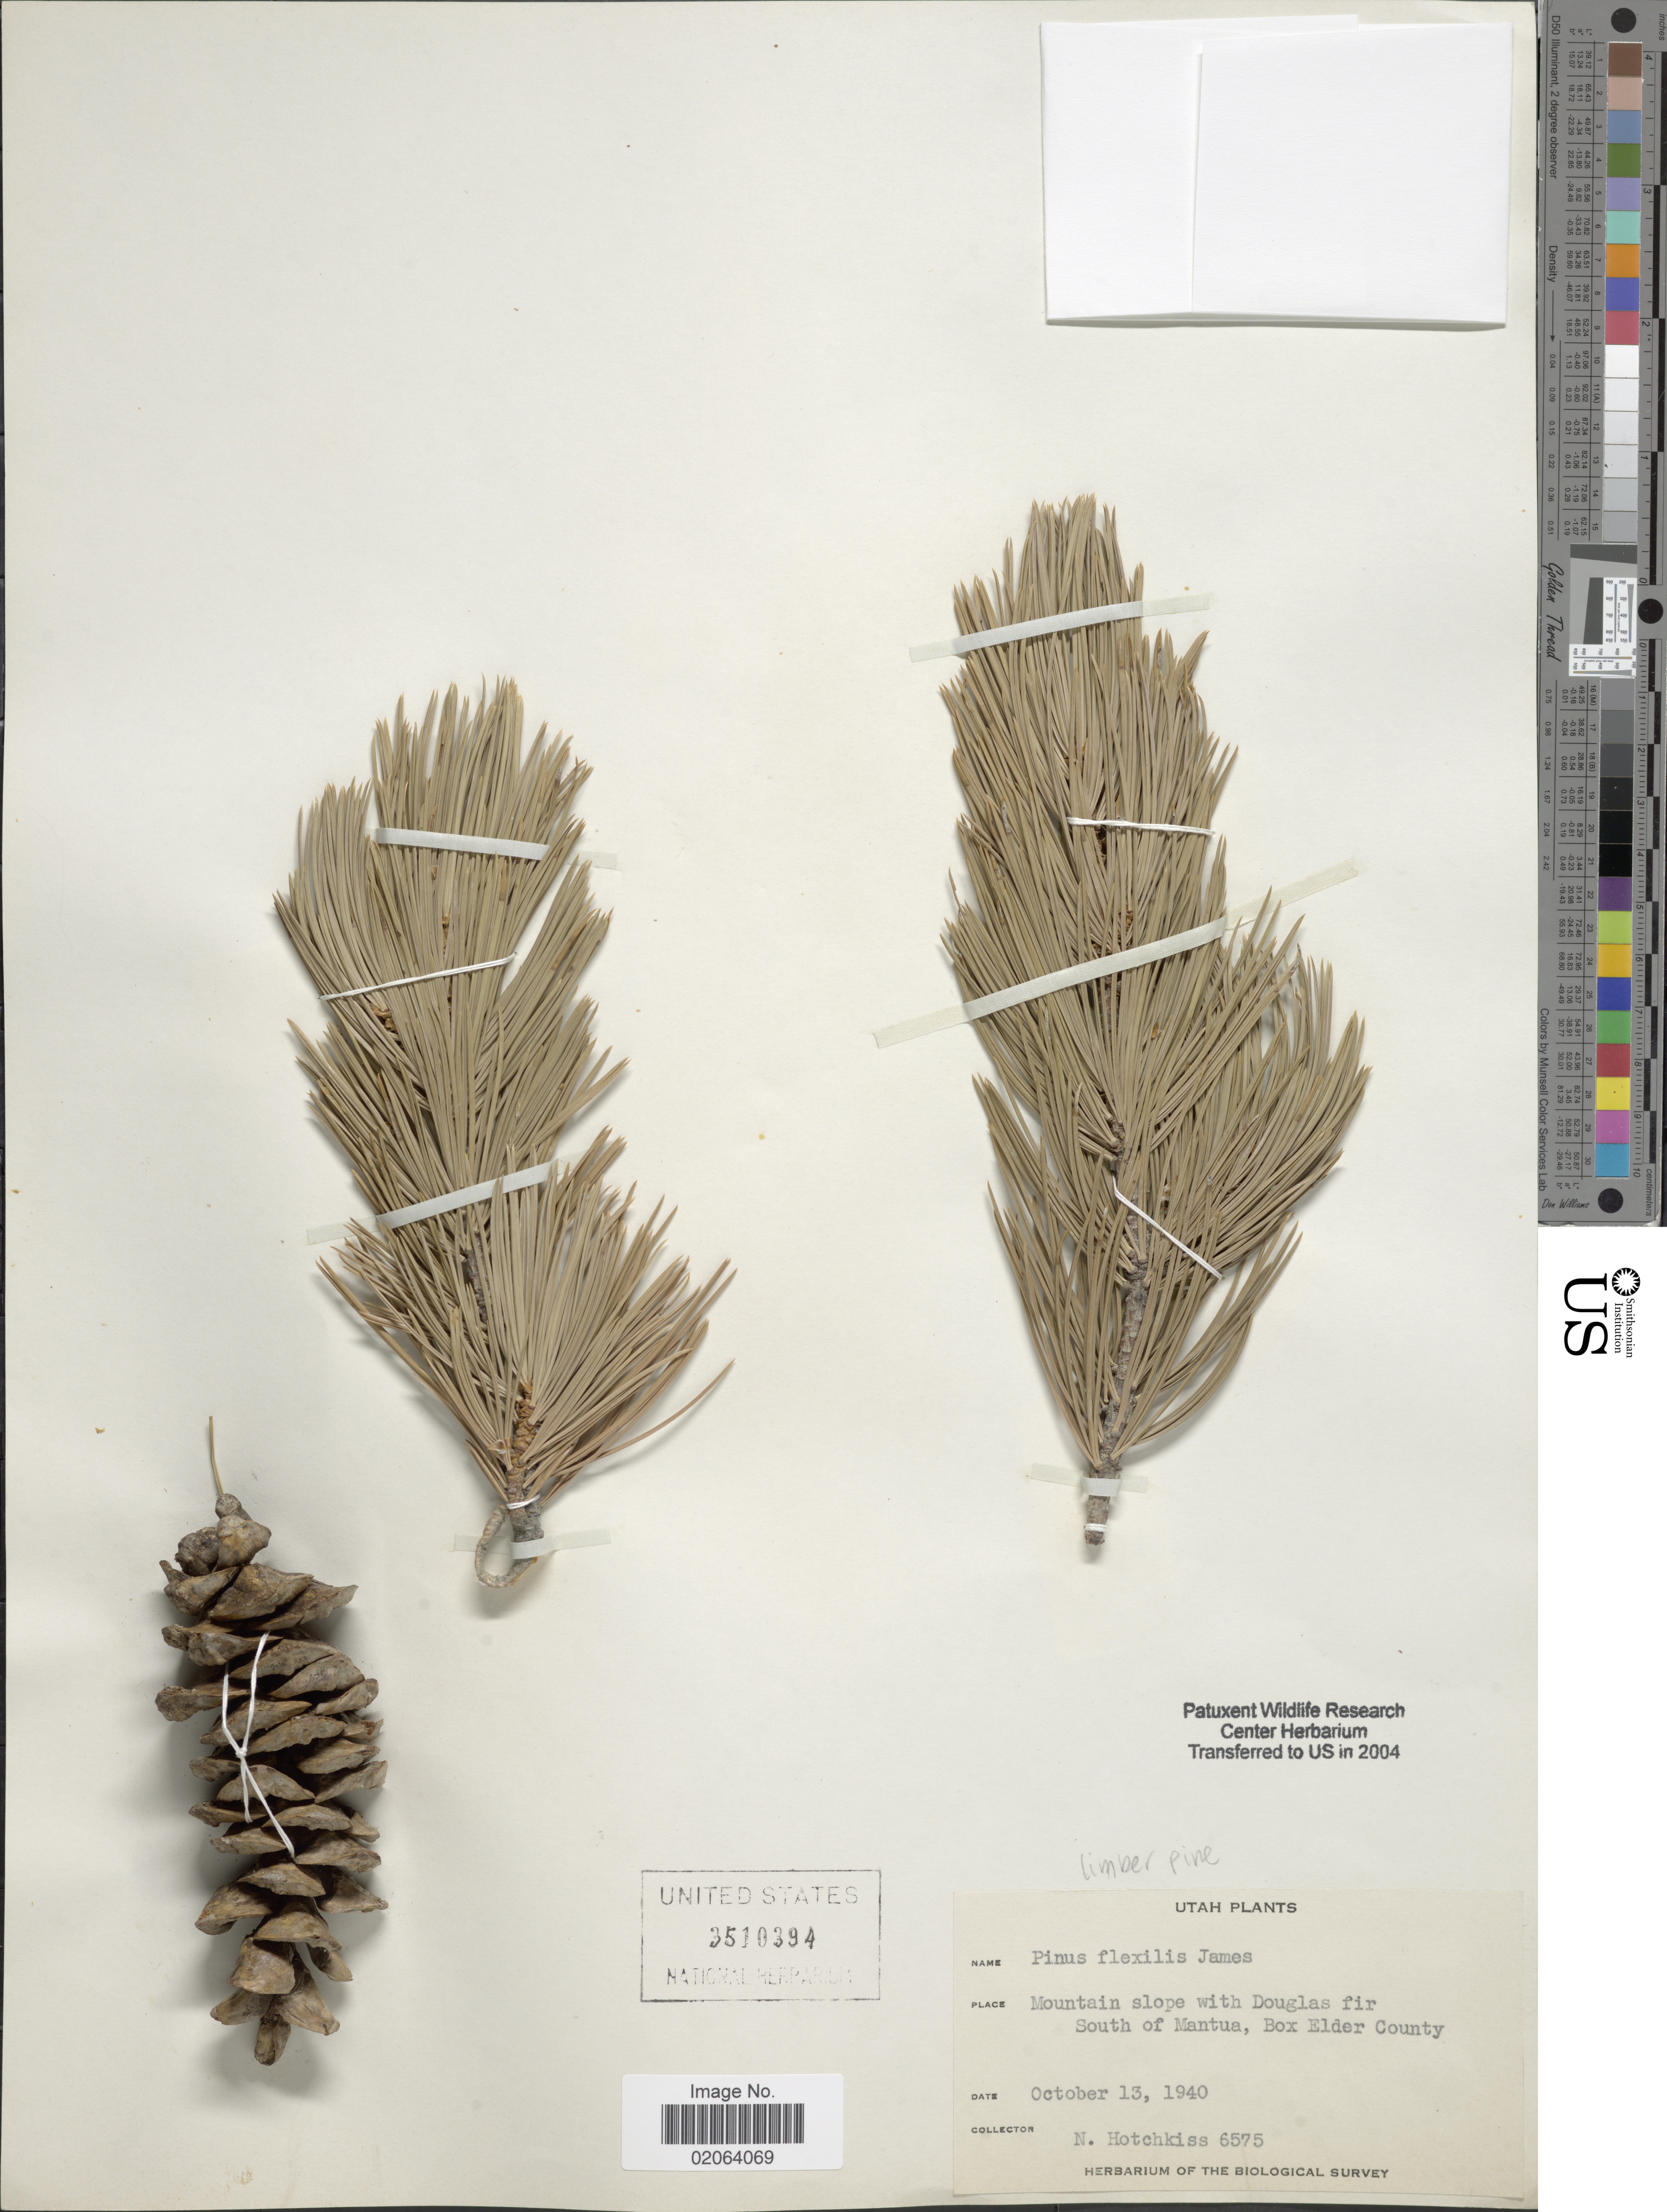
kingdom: Plantae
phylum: Tracheophyta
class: Pinopsida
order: Pinales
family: Pinaceae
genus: Pinus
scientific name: Pinus flexilis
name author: E. James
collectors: N. Hotchkiss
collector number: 6575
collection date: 1940-10-13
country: United States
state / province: Utah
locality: South of Mantua, Box Elder County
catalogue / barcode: US 3510394